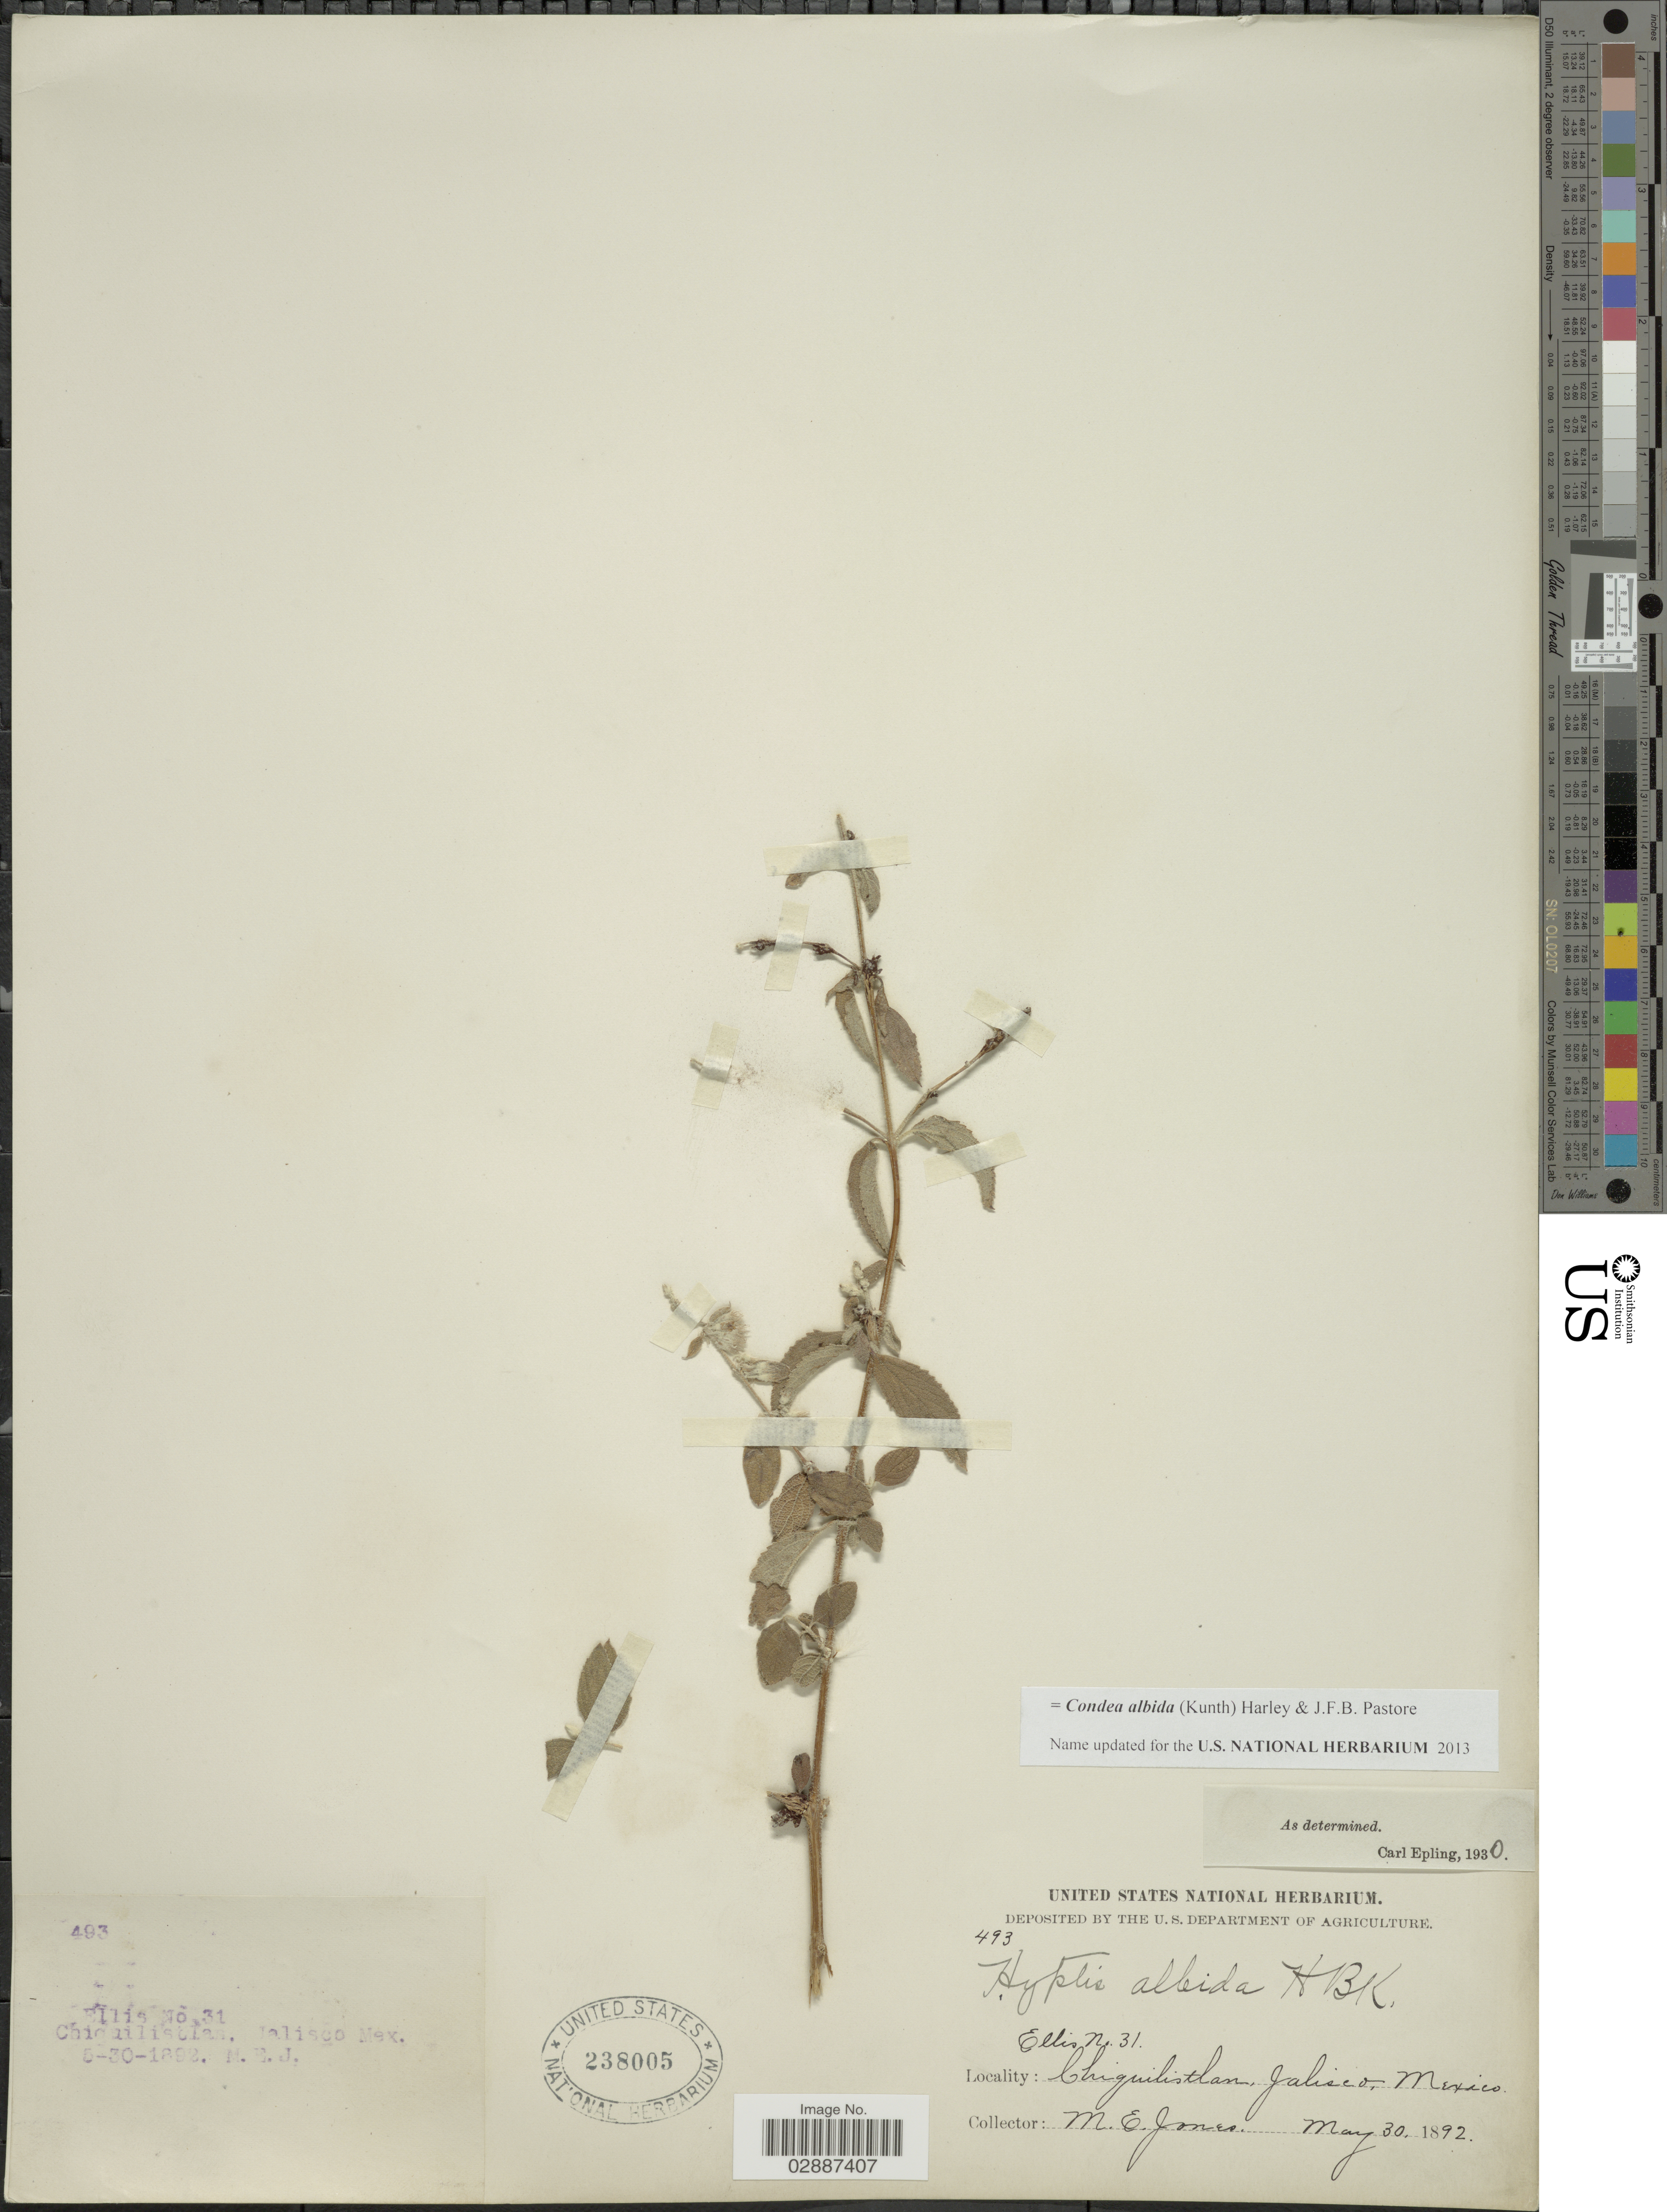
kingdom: Plantae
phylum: Tracheophyta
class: Magnoliopsida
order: Lamiales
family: Lamiaceae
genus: Condea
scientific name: Condea albida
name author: (Kunth) Harley & J.F.B. Pastore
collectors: M. E. Jones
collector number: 493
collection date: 1892-05-30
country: Mexico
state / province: Jalisco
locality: Chiquilistlan.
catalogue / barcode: US 238005